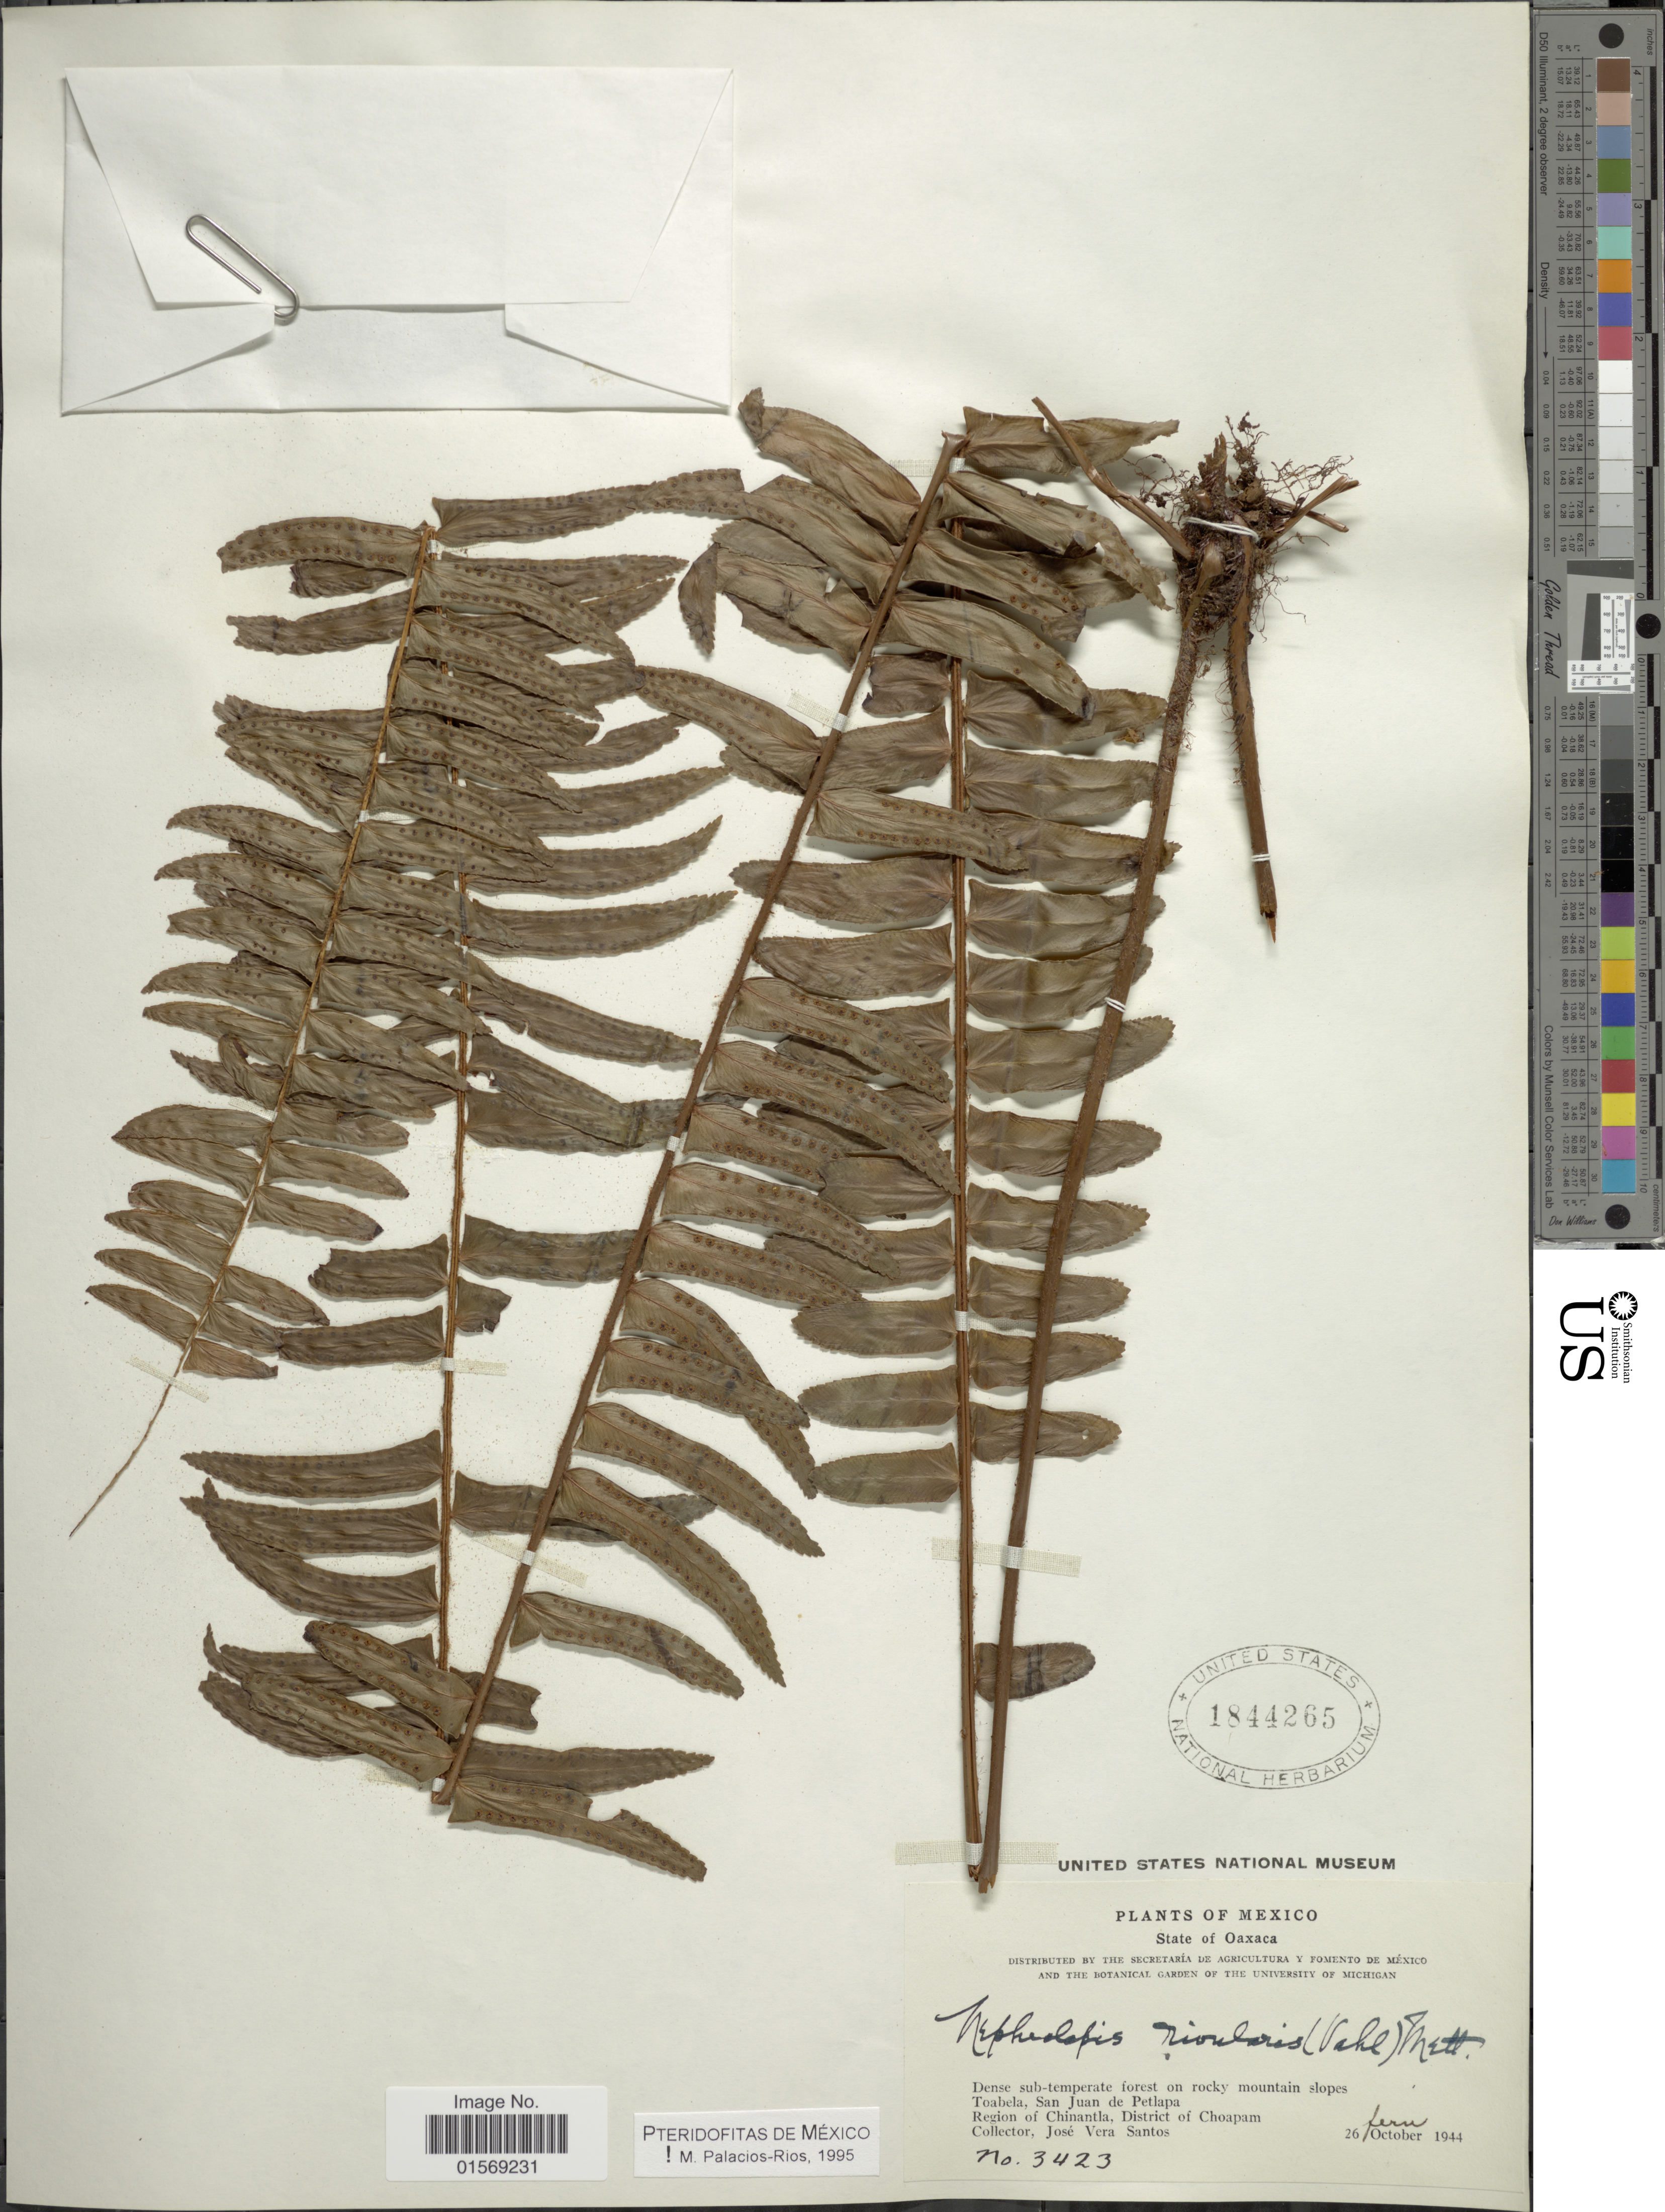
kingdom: Plantae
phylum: Tracheophyta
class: Polypodiopsida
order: Polypodiales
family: Nephrolepidaceae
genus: Nephrolepis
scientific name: Nephrolepis rivularis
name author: (Vahl) Mett. ex Krug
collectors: J. Santos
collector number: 3423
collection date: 1944-10-26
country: Mexico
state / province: Oaxaca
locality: Mexico, State of Oaxaca, Toabela, San Juan de Petlapa, Region of Chinantla, District of Choapan.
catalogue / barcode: US 1844265